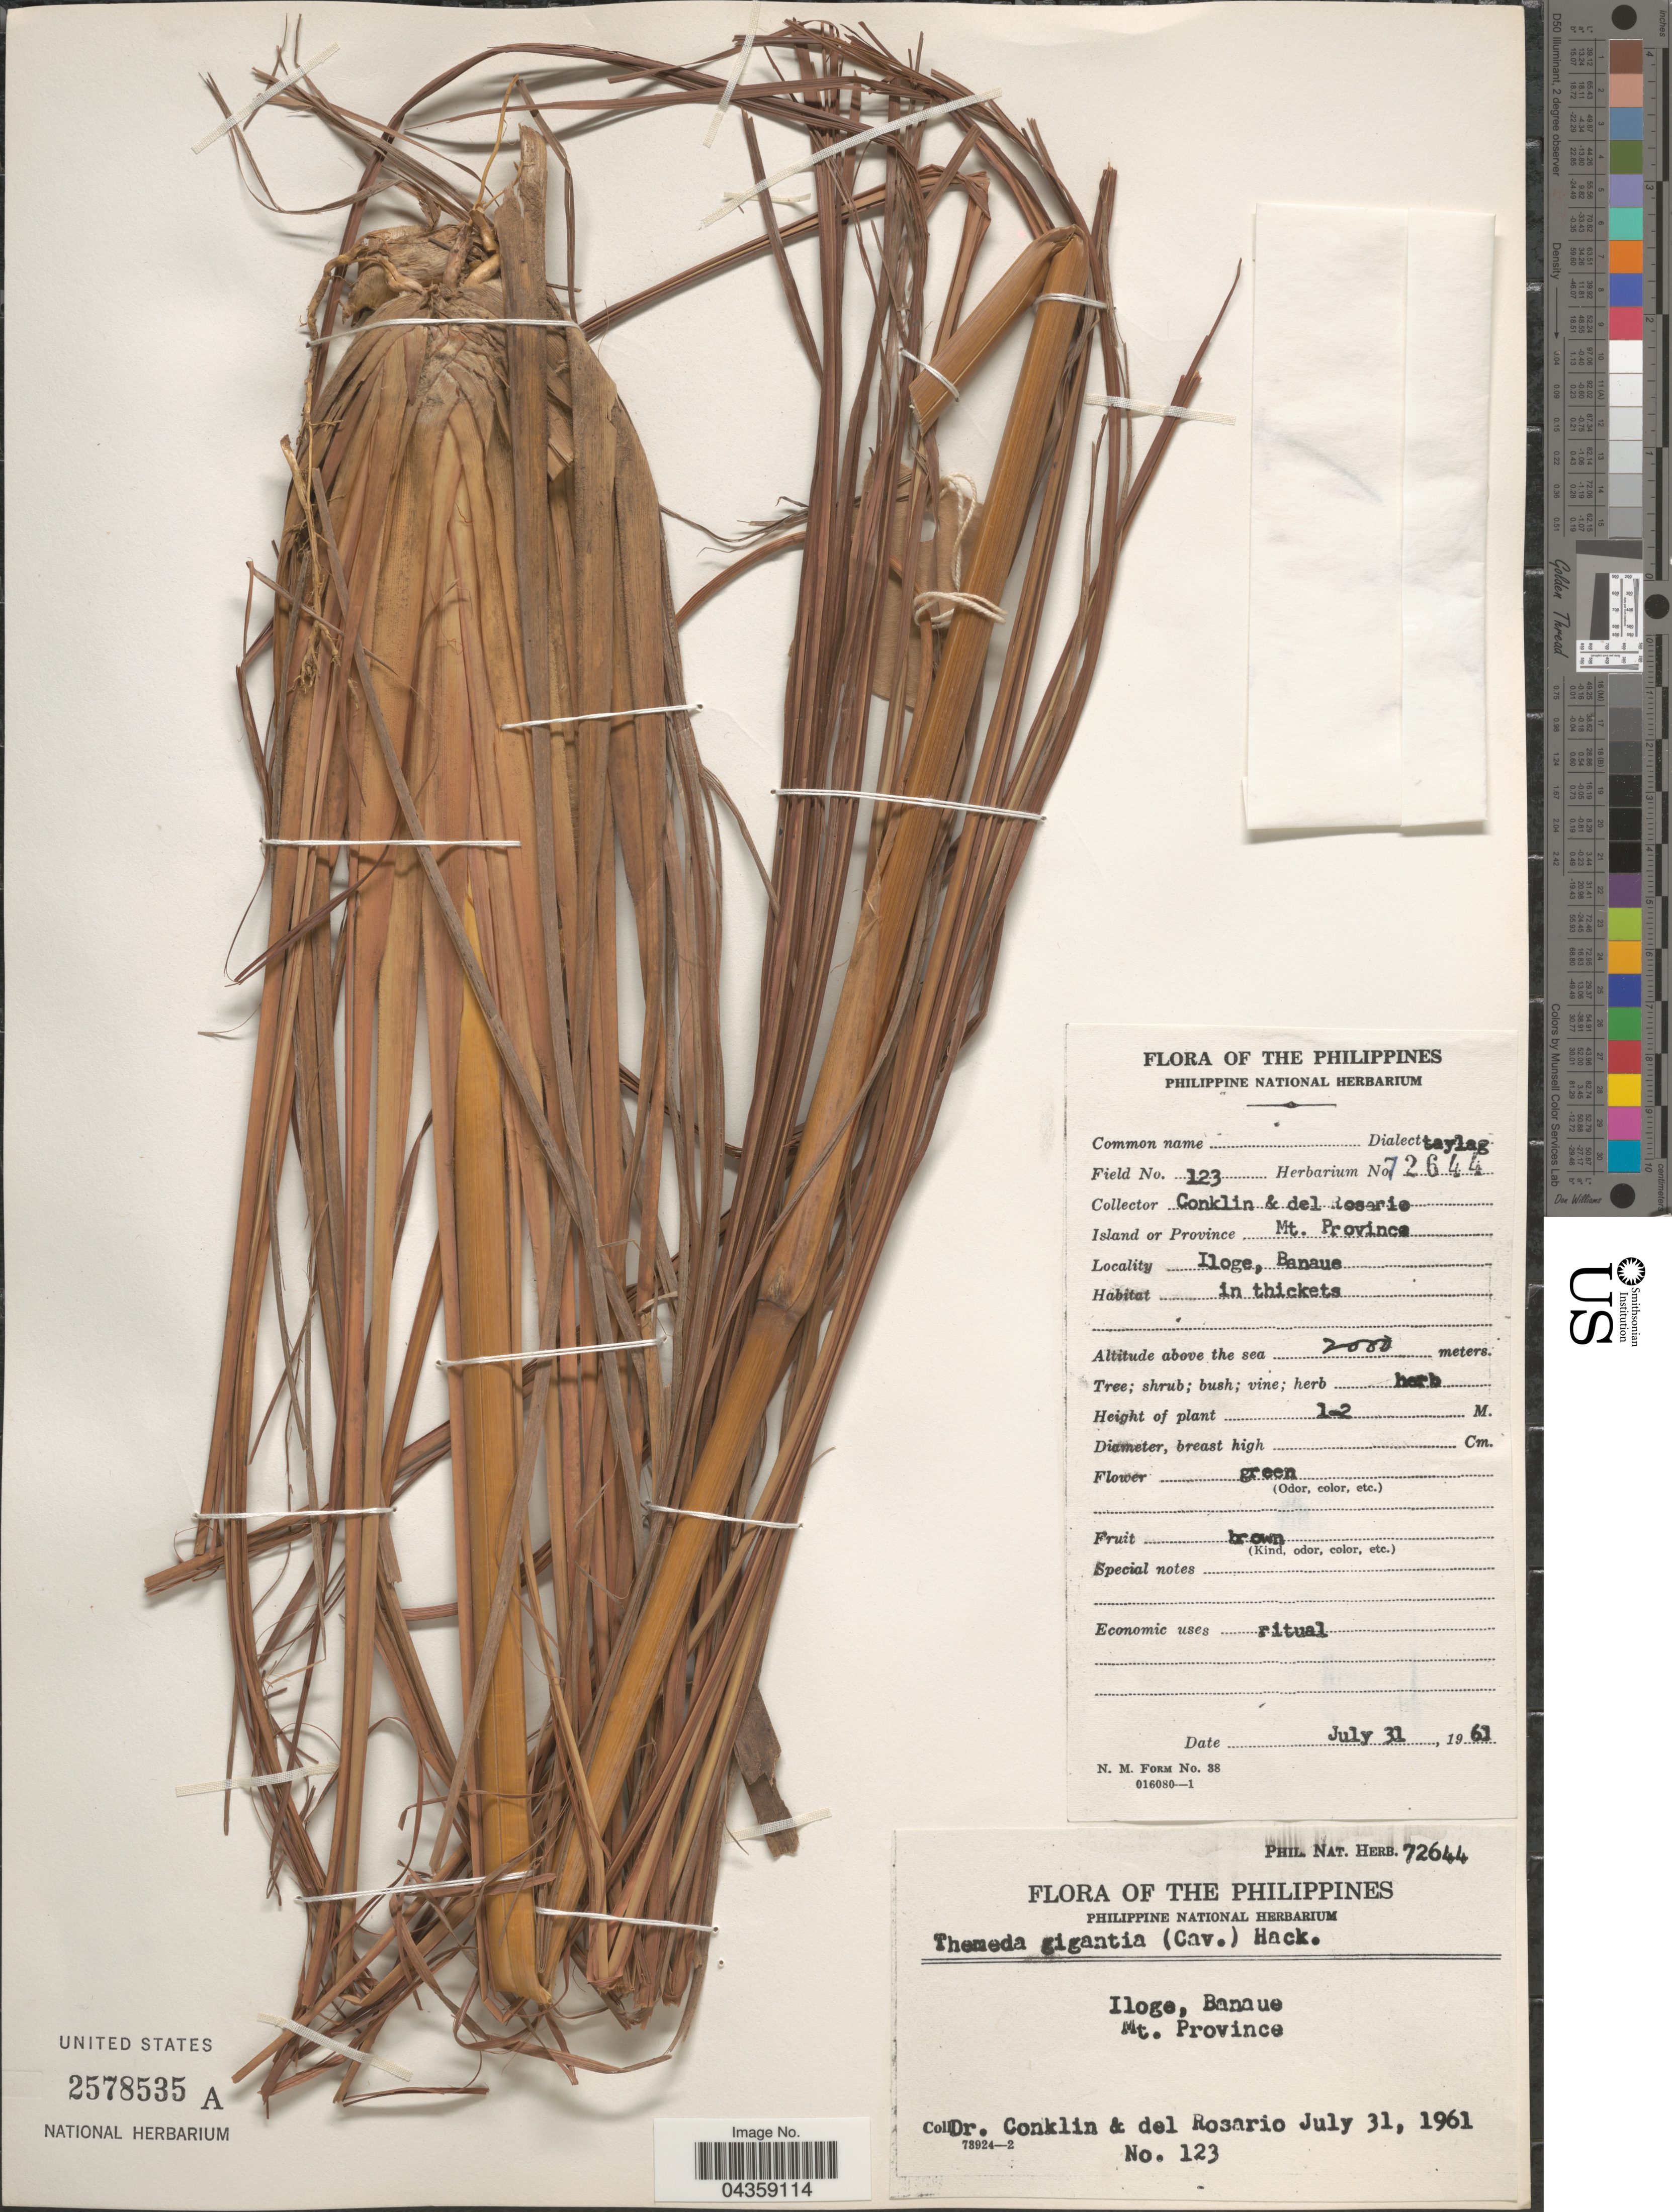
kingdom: Plantae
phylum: Tracheophyta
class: Liliopsida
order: Poales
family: Poaceae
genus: Themeda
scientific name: Themeda gigantea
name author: Hack.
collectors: Conklin, -- & Del Rosario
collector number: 123/Phil. Nat. Herb. 72644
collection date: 1961-07-31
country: Philippines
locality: Island or Province Mt. Province. Iloge, Banaue.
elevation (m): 2000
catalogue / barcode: US 2578535A